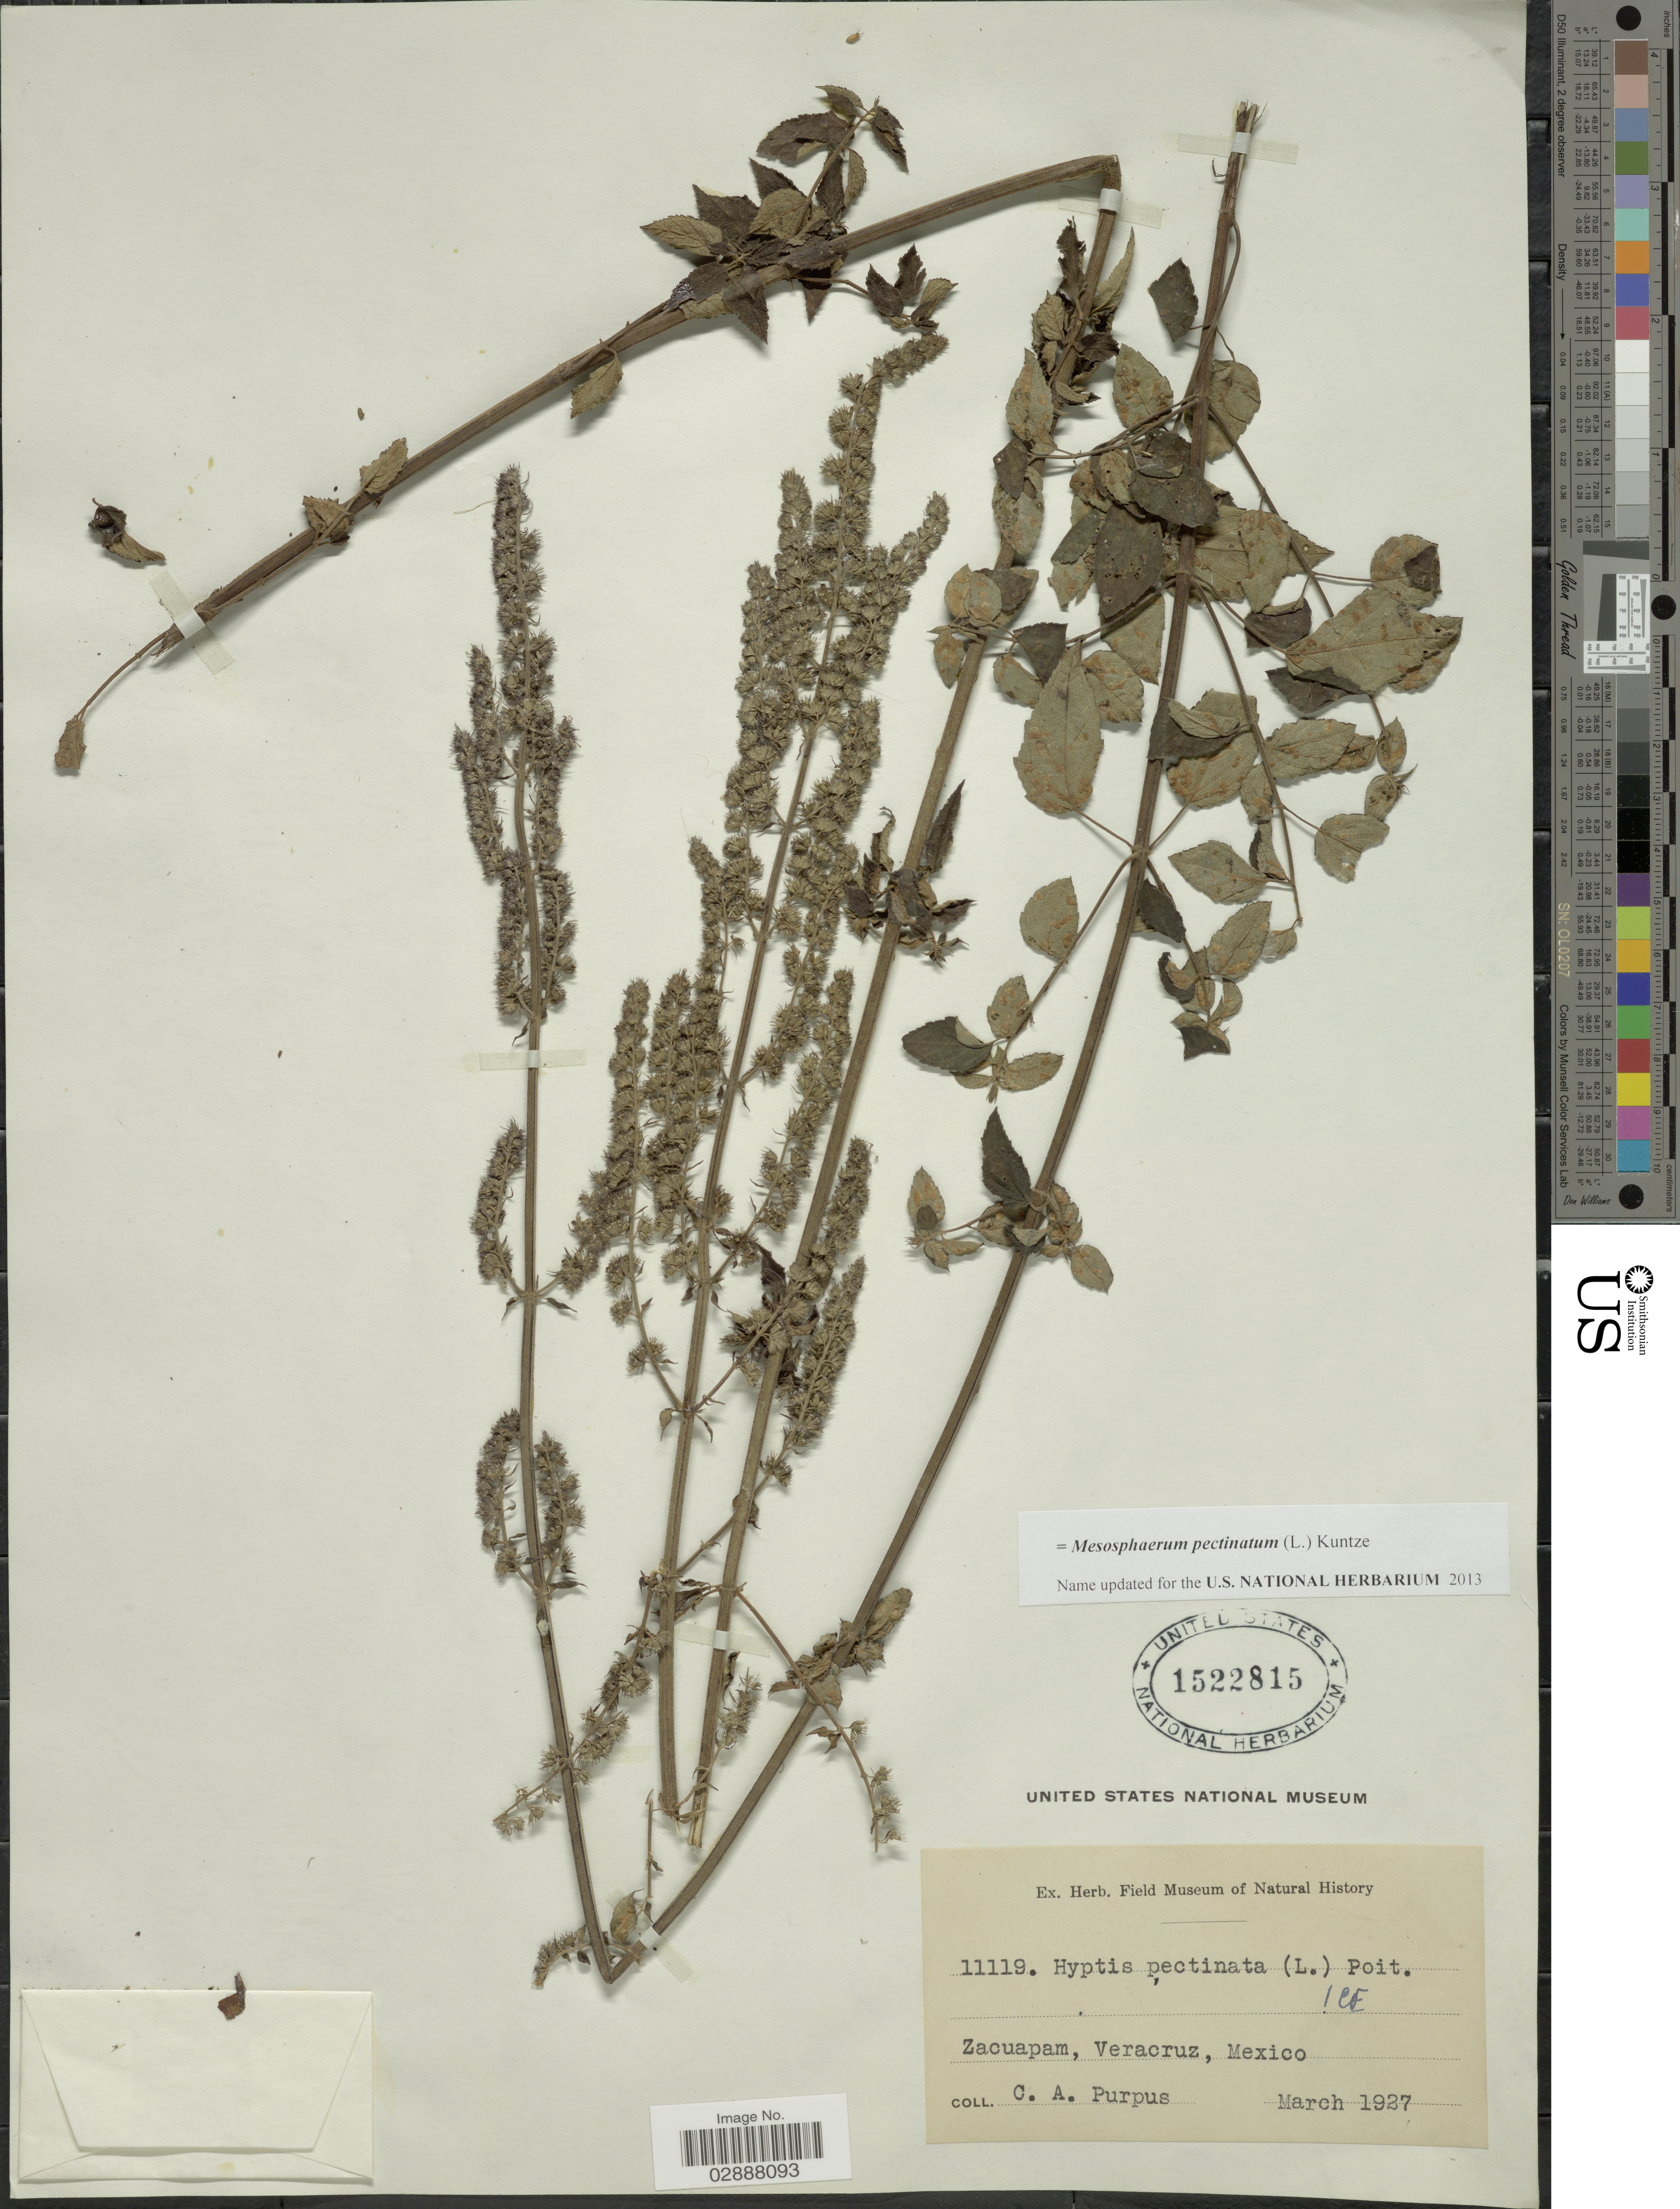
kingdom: Plantae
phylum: Tracheophyta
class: Magnoliopsida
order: Lamiales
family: Lamiaceae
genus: Mesosphaerum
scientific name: Mesosphaerum pectinatum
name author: (L.) Kuntze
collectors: C. A. Purpus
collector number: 11119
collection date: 1927-03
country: Mexico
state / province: Veracruz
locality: Zacuapam, Veracruz.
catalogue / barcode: US 1522815